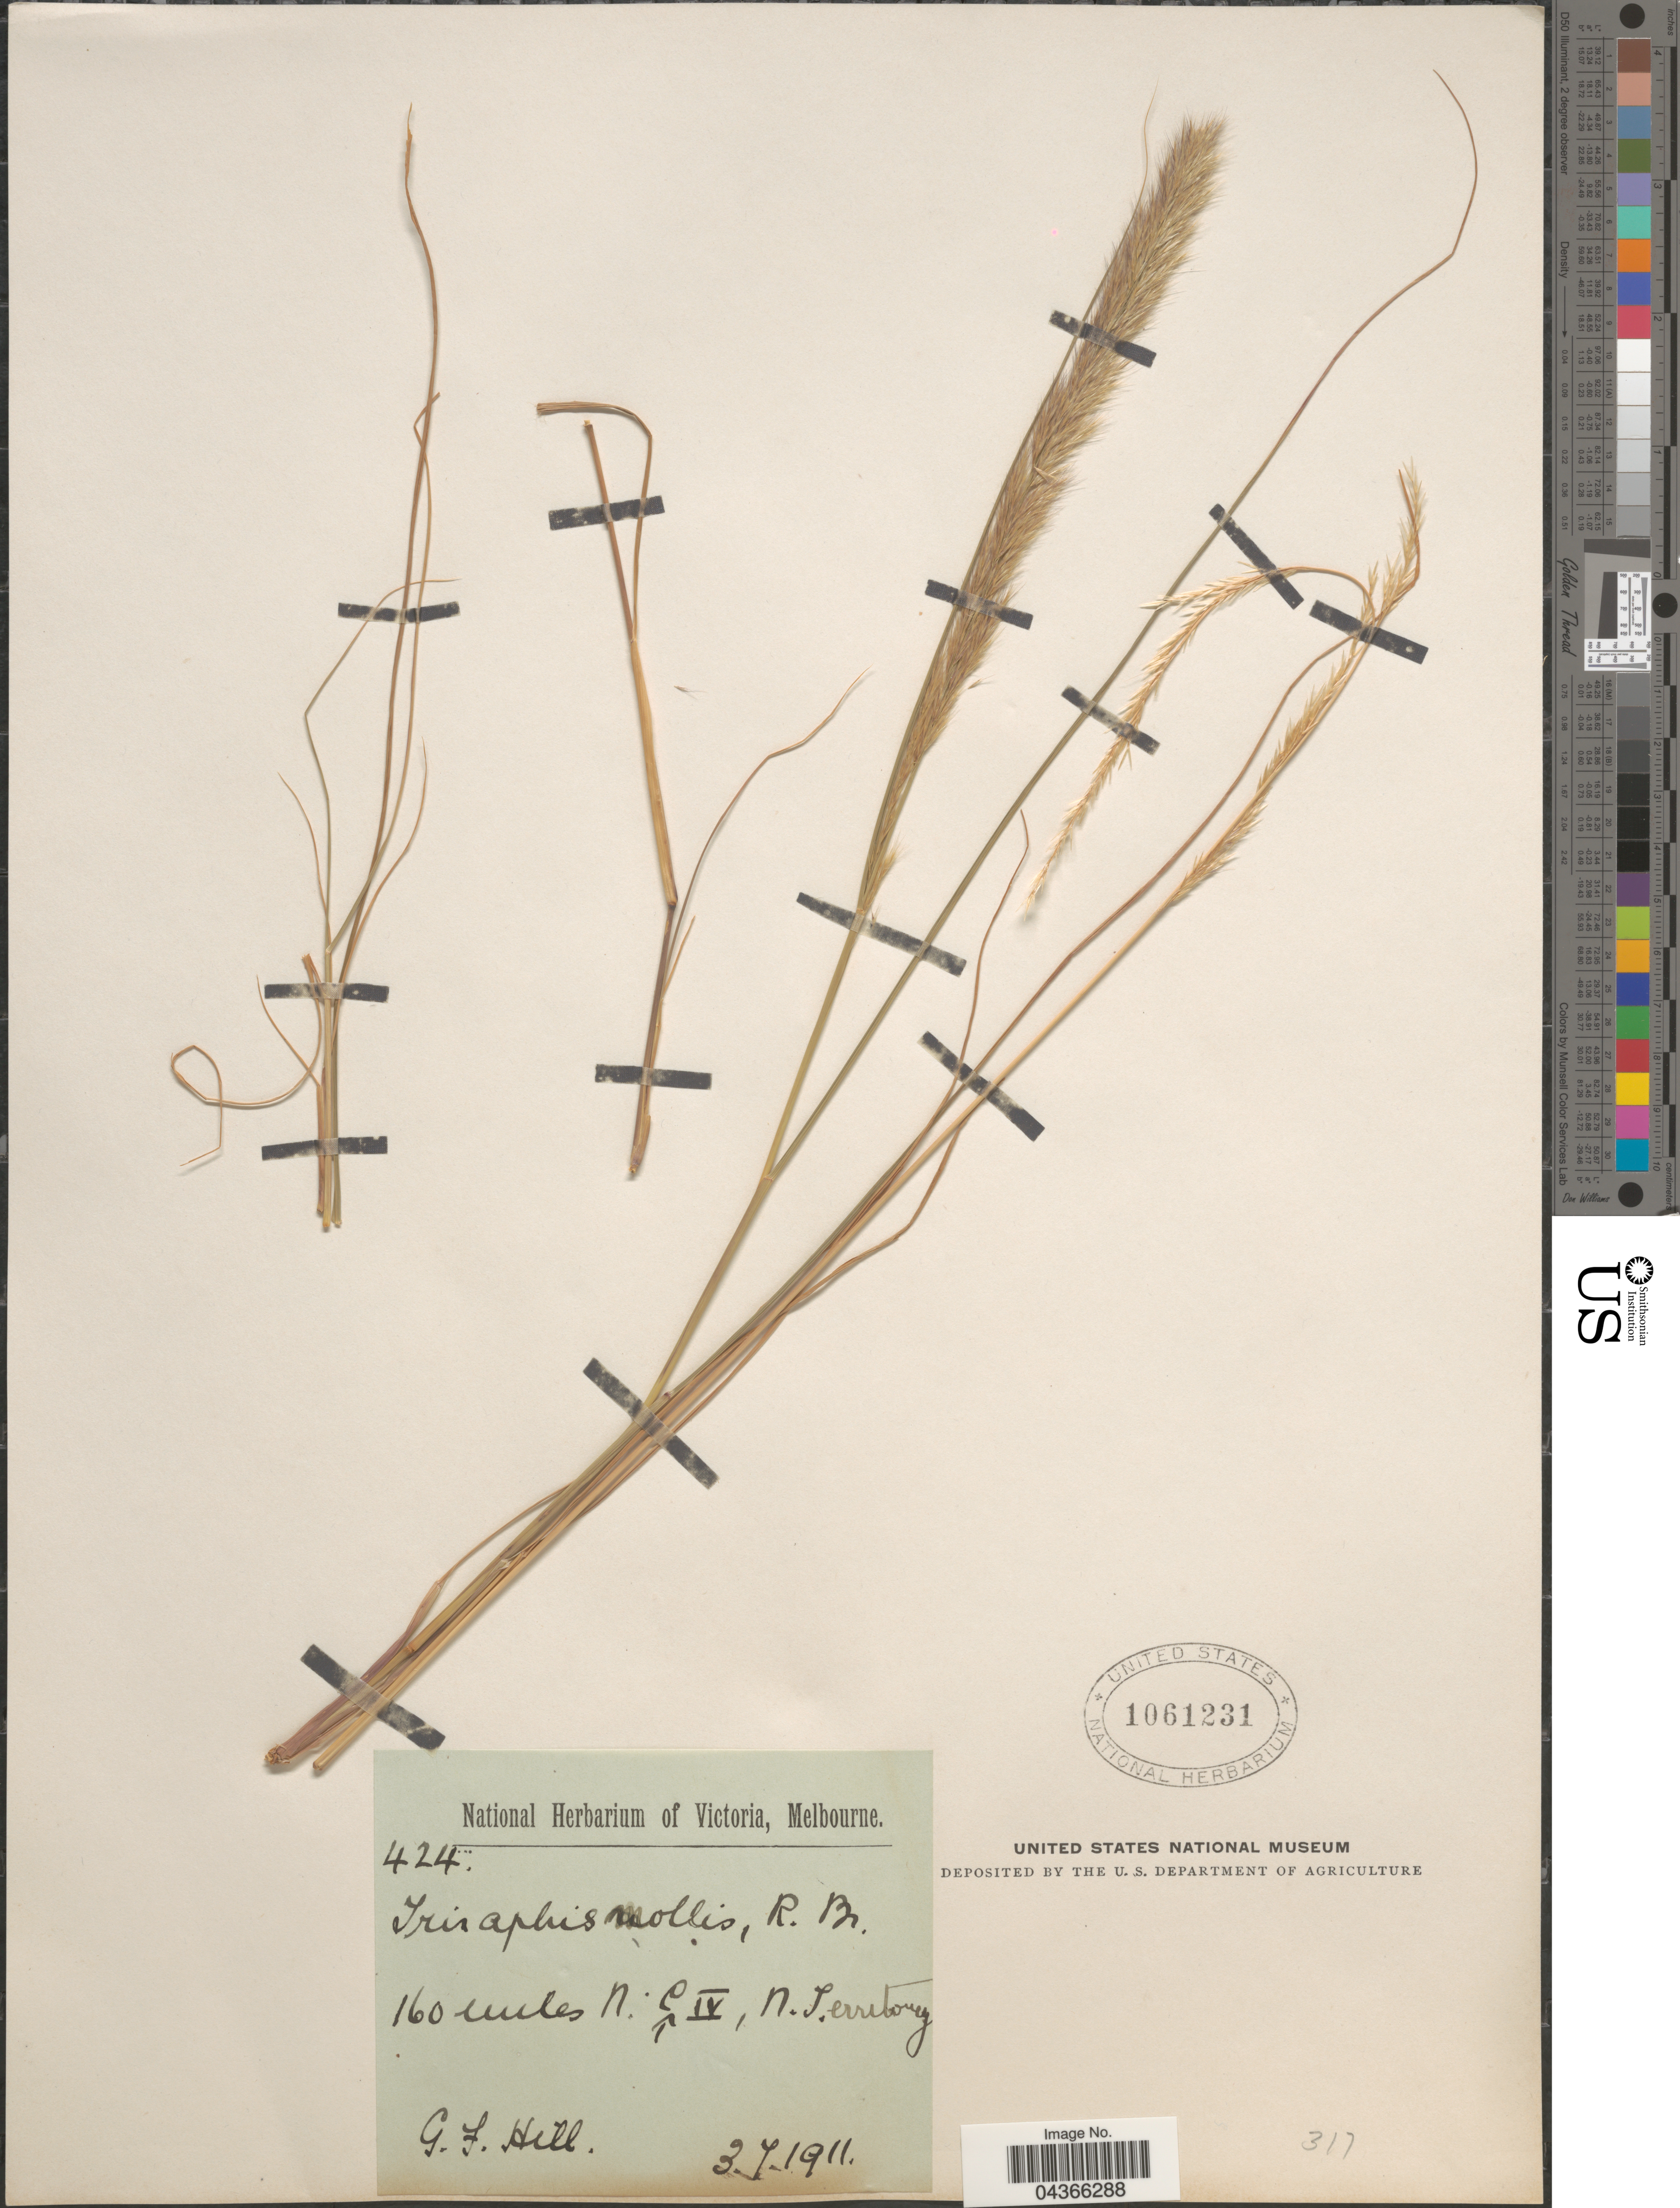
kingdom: Plantae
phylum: Tracheophyta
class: Liliopsida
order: Poales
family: Poaceae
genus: Triraphis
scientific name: Triraphis mollis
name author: R. Br.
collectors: G. Hill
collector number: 424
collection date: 1911-07-03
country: Australia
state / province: Northern Territory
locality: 160 miles N. CIV, N.Territory.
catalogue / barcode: US 1061231